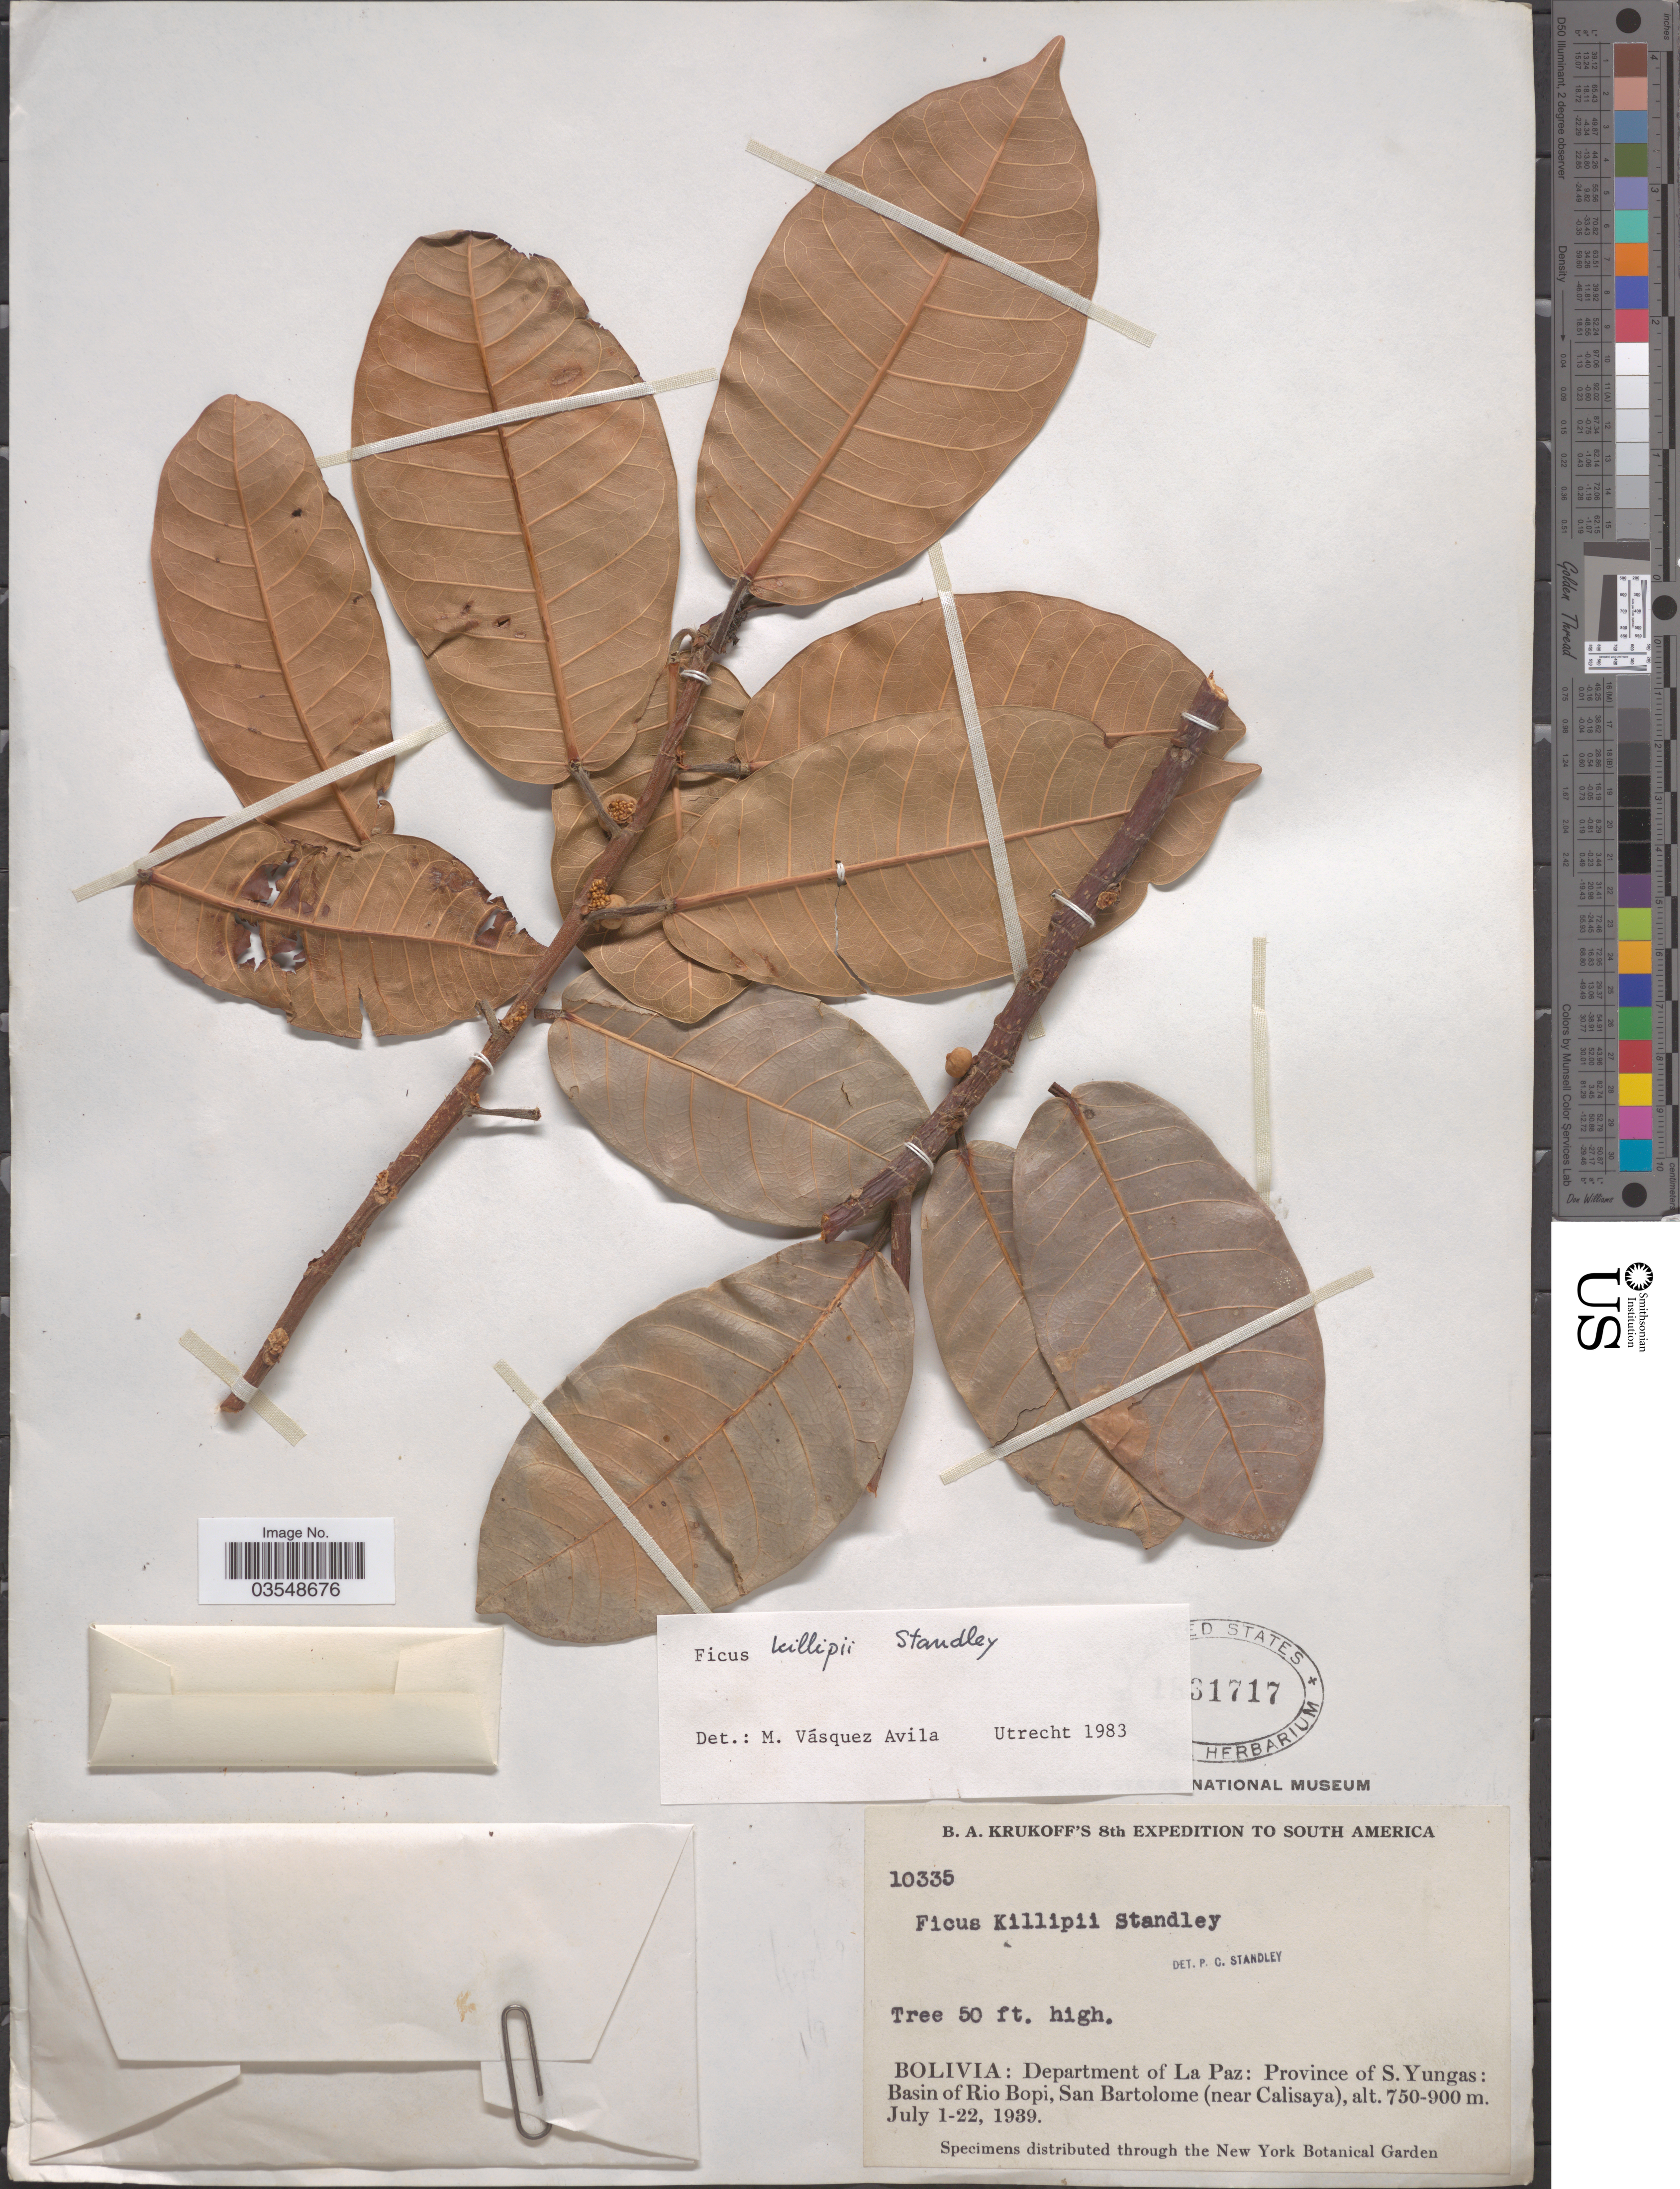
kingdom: Plantae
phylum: Tracheophyta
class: Magnoliopsida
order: Rosales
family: Moraceae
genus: Ficus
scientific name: Ficus killipii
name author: Standl. in J.F. Macbr.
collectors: B. A. Krukoff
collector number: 10335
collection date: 1939-07-01/1939-07-22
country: Bolivia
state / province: La Paz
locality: Department of La Paz: Province of S.Yungas: Basin of Rio Bopi, San Bartolome (near Calisaya).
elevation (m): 750